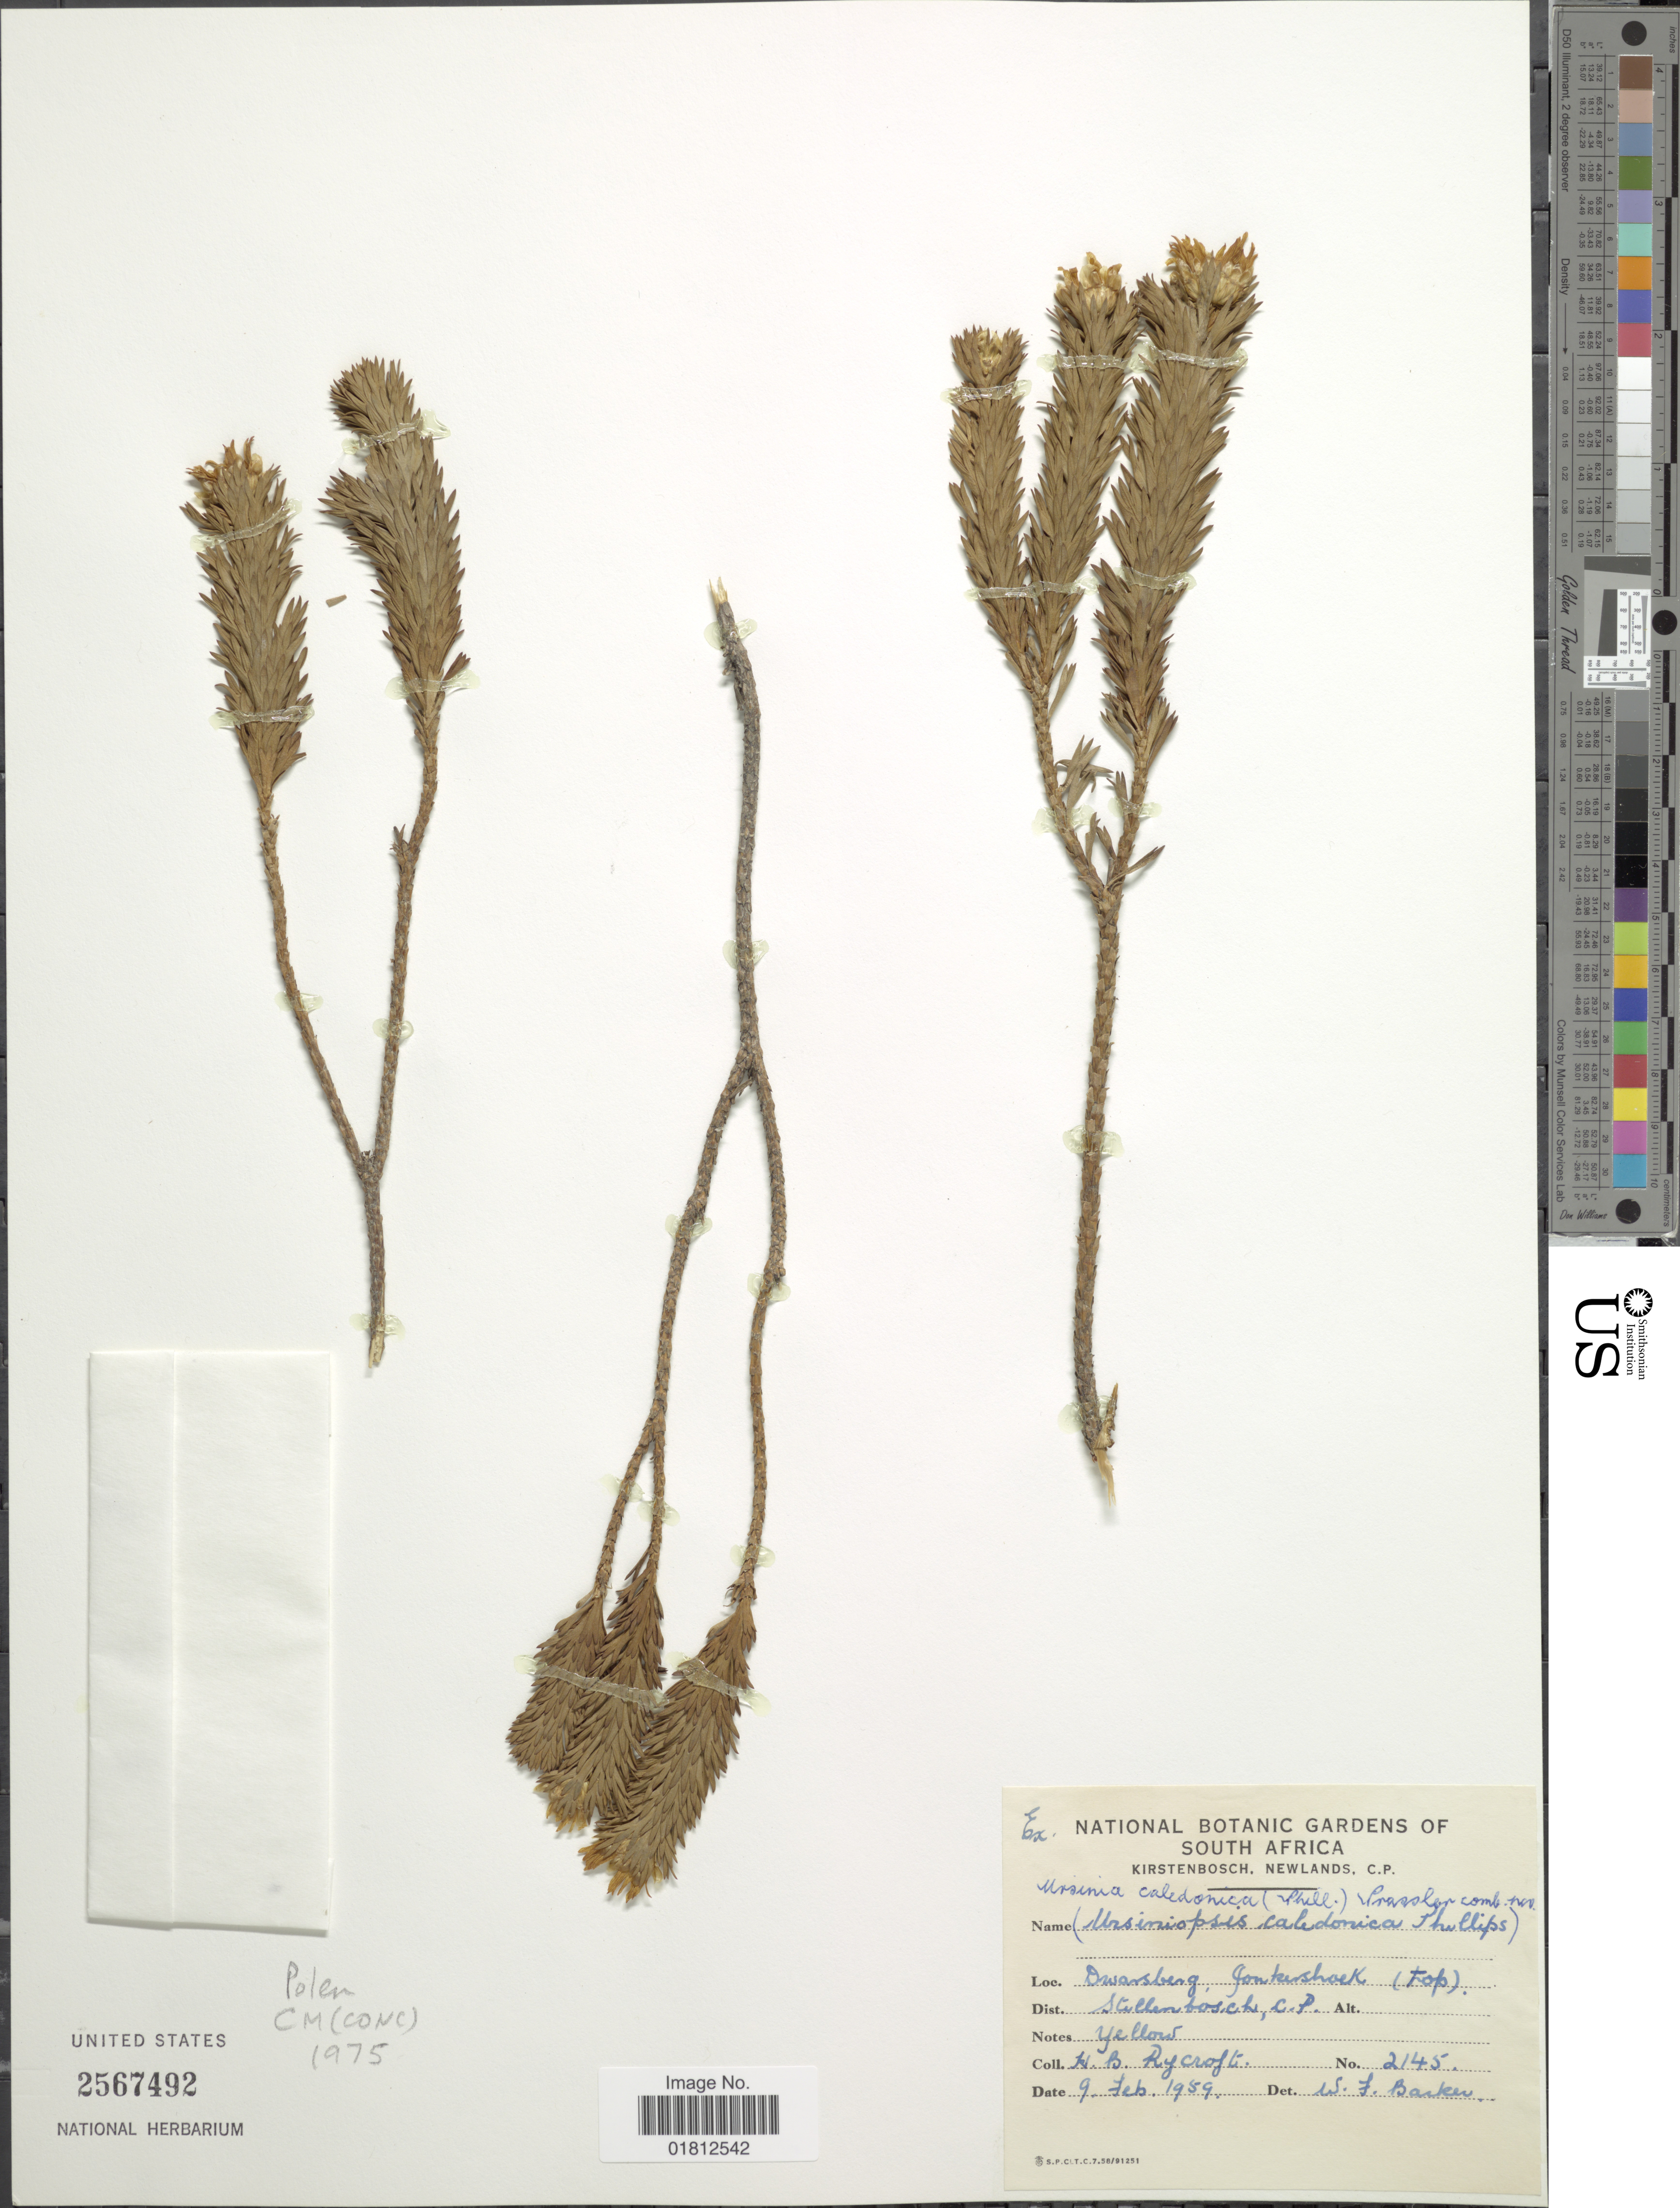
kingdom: Plantae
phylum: Tracheophyta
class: Magnoliopsida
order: Asterales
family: Asteraceae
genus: Ursinia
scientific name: Ursinia caledonica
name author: Phillips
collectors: H. Rycroft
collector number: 2145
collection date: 1959-02-09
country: South Africa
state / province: Western Cape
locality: Dwarsberg, Jonkershoek (top), Dist. Stellenbosch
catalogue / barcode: US 2567492